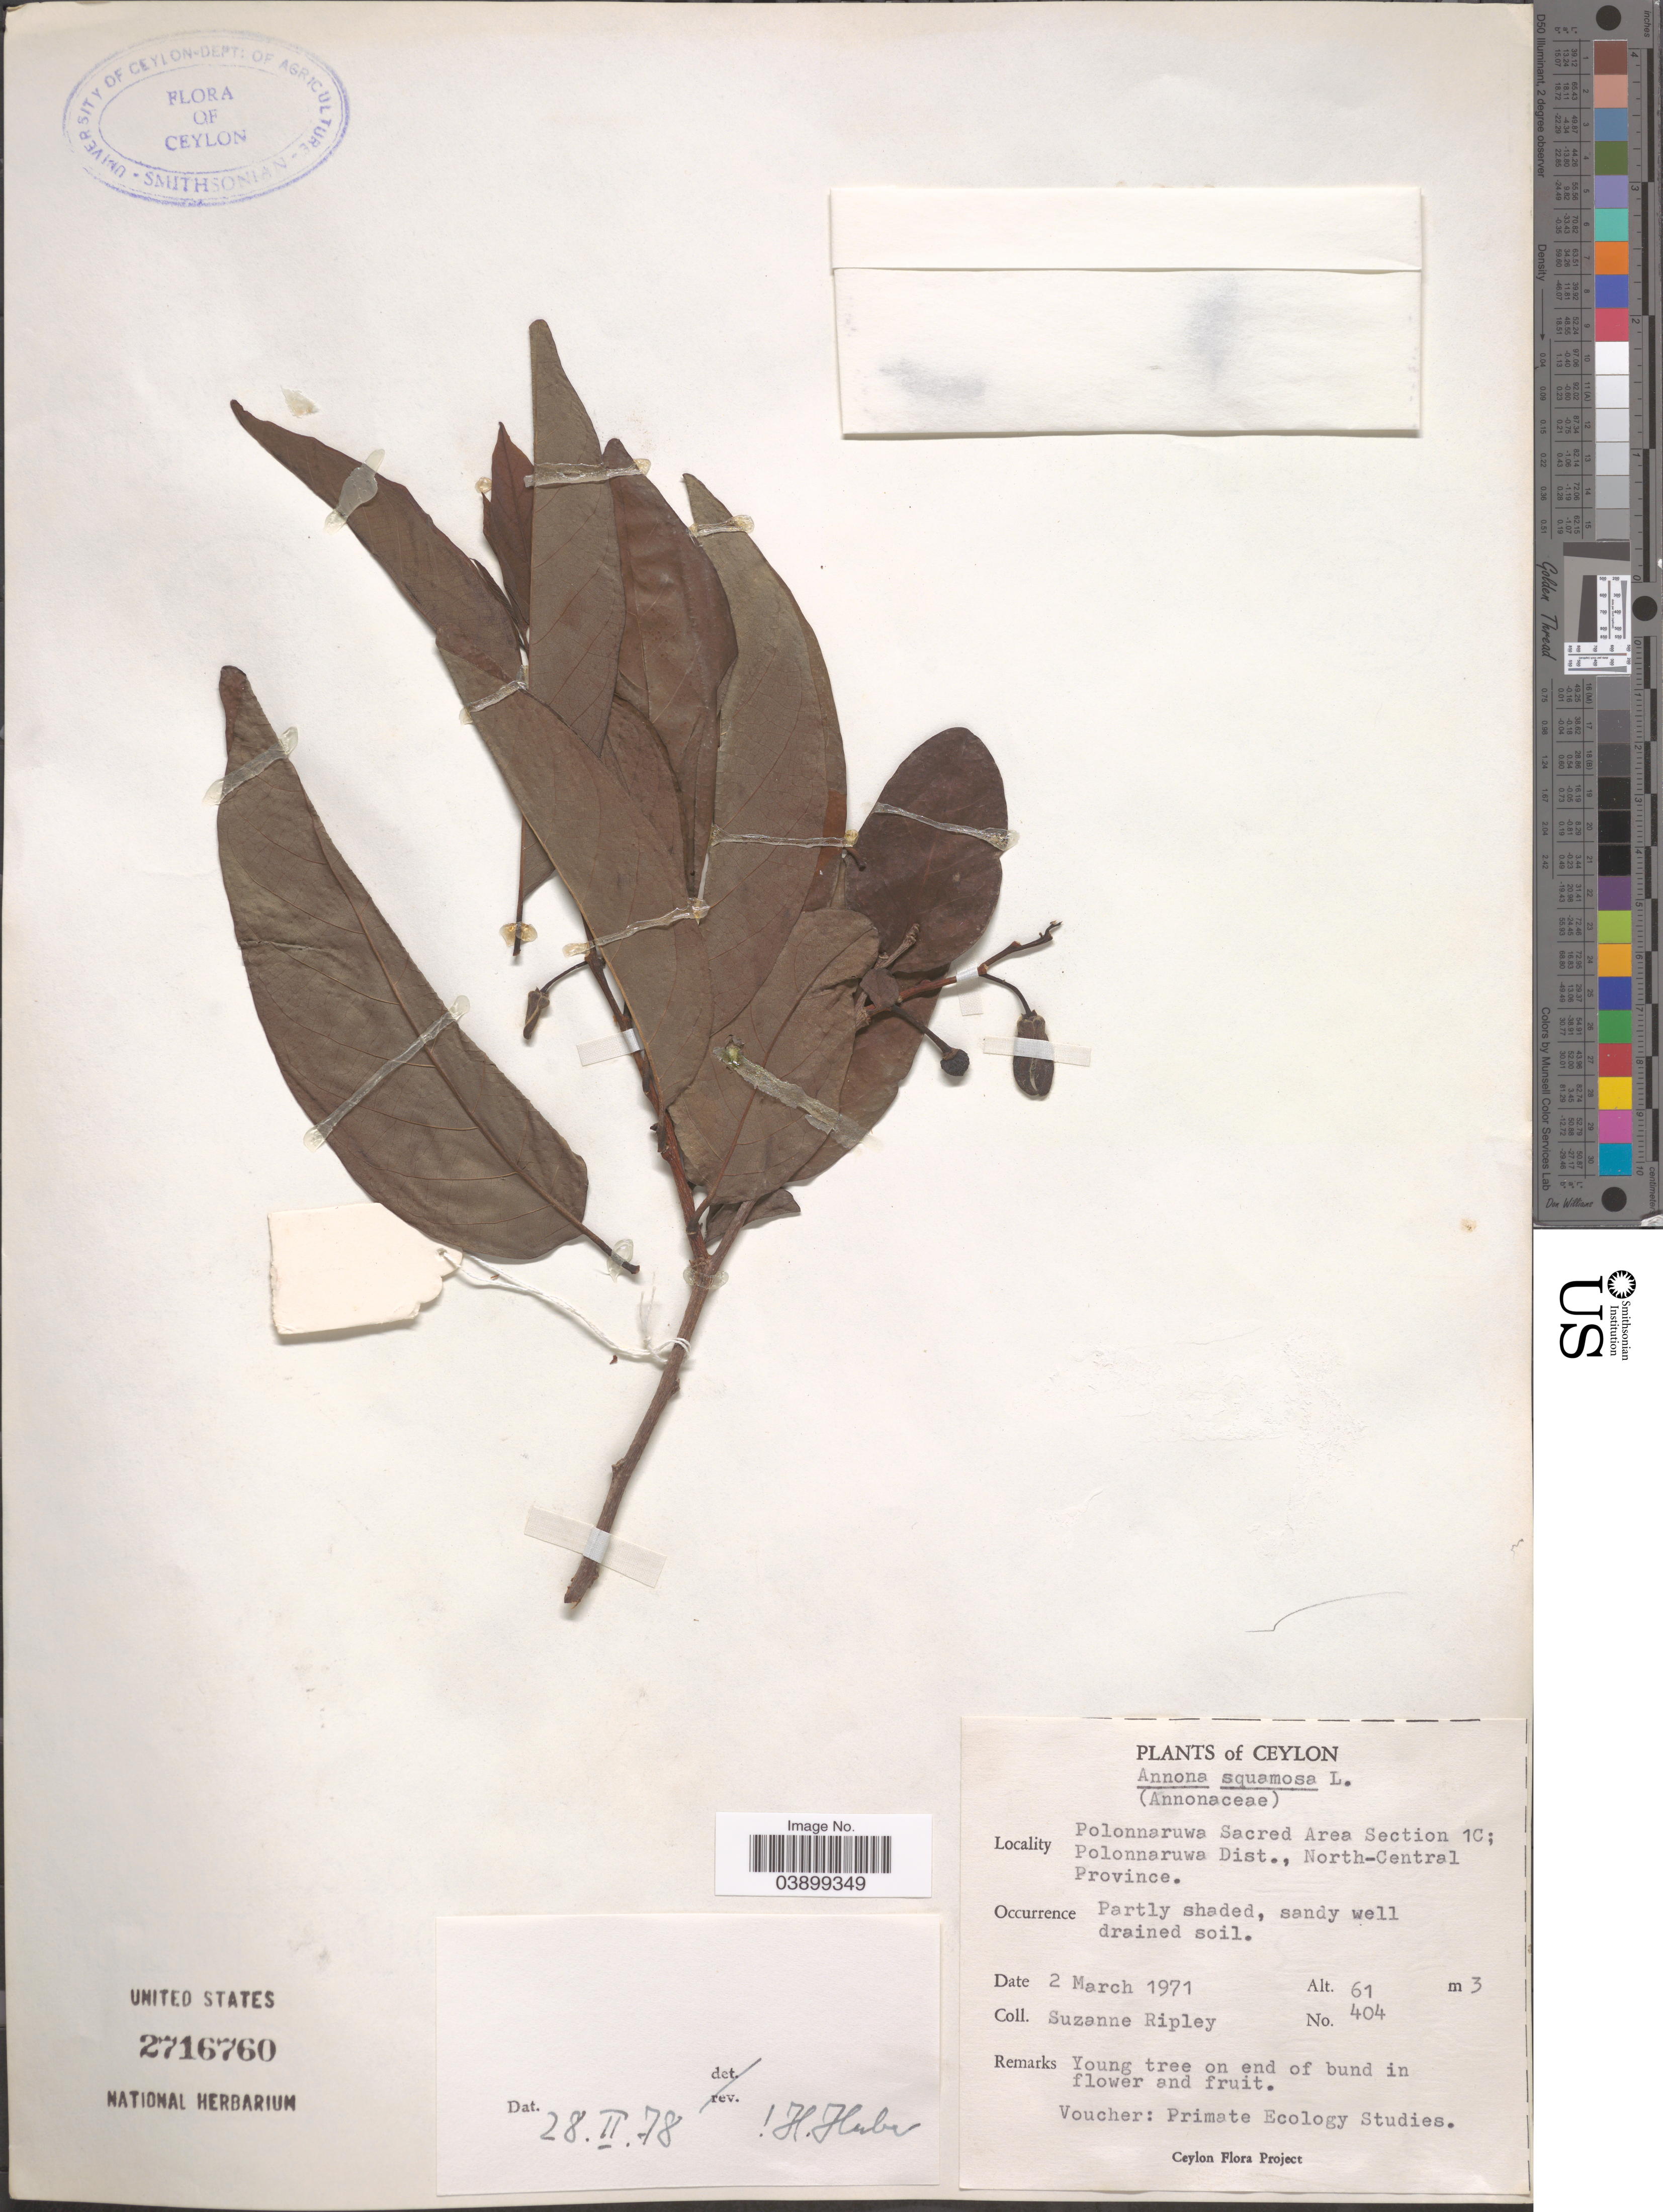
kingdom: Plantae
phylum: Tracheophyta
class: Magnoliopsida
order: Magnoliales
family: Annonaceae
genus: Annona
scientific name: Annona squamosa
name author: L.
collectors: S. Ripley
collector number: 404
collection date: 1971-03-02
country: Sri Lanka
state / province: North Central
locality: Ceylon. Polonnaruwa Sacred Area Section 1C; Polonnaruwa Dist.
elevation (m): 61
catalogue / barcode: US 2716760